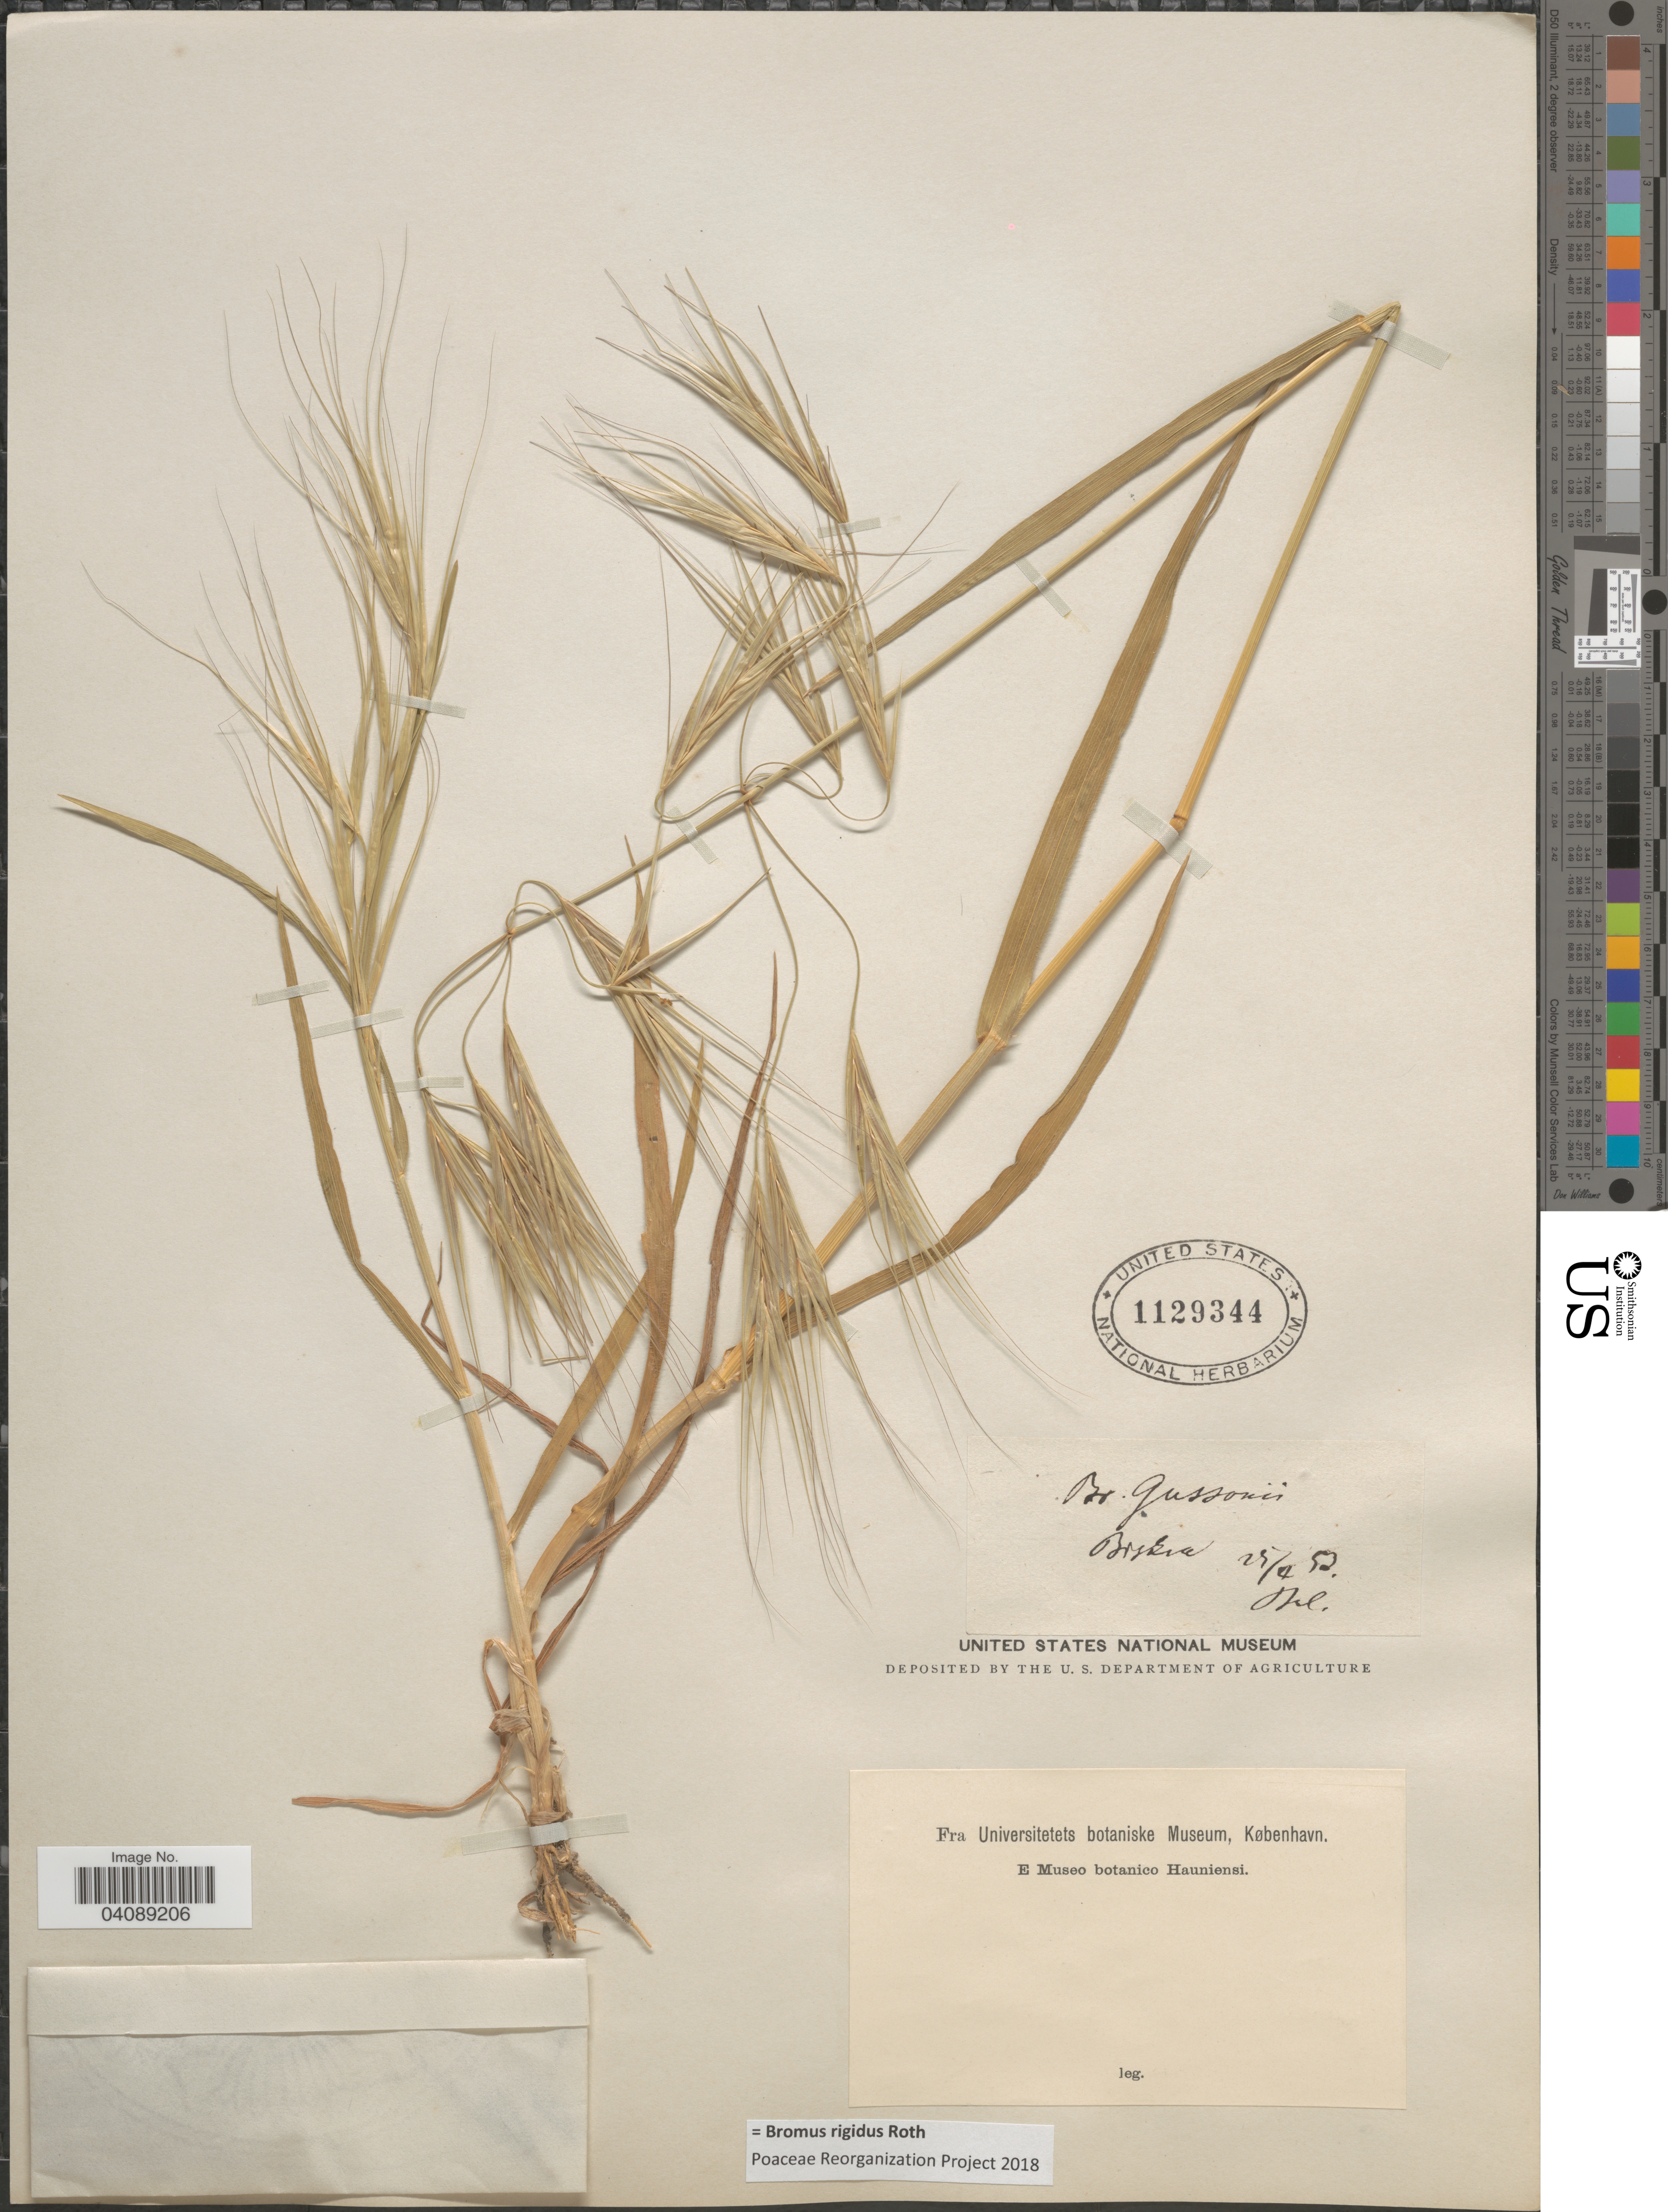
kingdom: Plantae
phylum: Tracheophyta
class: Liliopsida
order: Poales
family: Poaceae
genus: Bromus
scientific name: Bromus rigidus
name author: Roth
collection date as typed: Transcribed d/m/y: 25/4/52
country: Ireland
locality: Briska.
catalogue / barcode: US 1129344